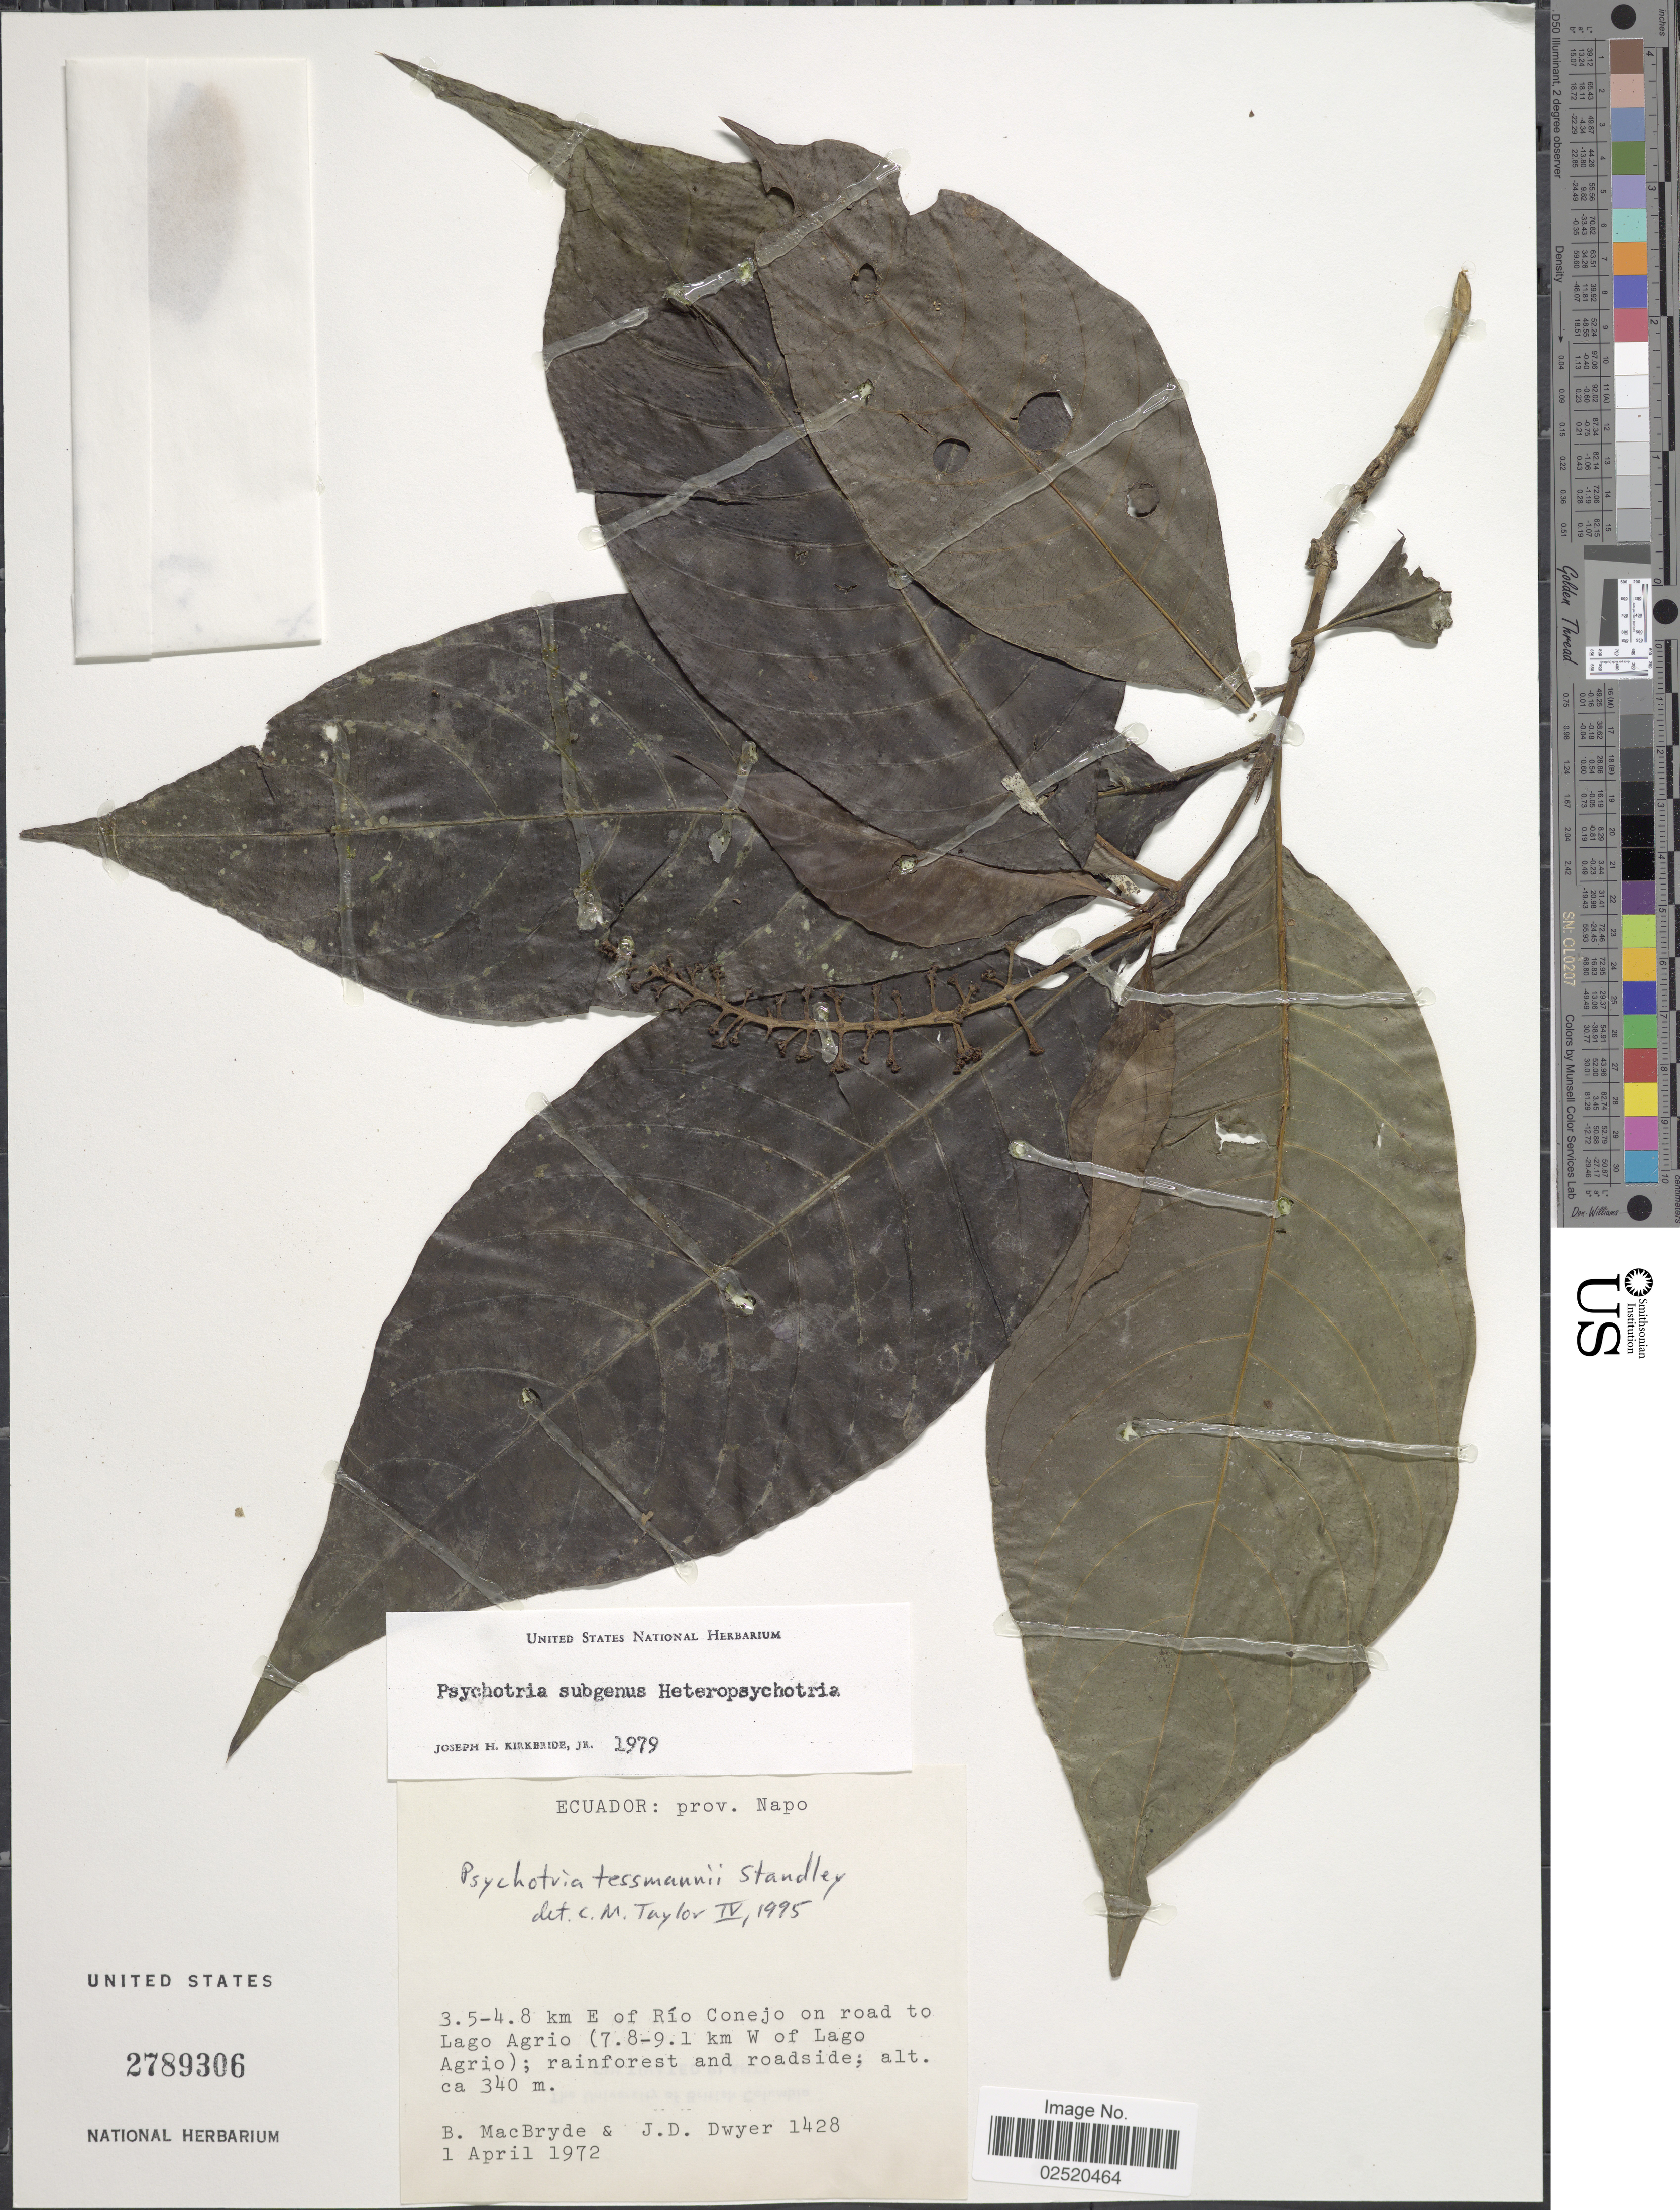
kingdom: Plantae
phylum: Tracheophyta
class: Magnoliopsida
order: Gentianales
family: Rubiaceae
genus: Psychotria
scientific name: Psychotria tessmannii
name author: Standl.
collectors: B. MacBryde & J. D. Dwyer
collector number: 1428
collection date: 1972-04-01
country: Ecuador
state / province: Napo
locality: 3.5-4.8 km E of Río Conejo on road to Lago Agrio (7.8-9.1 km W of Lago Agrio)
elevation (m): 340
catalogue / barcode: US 2789306